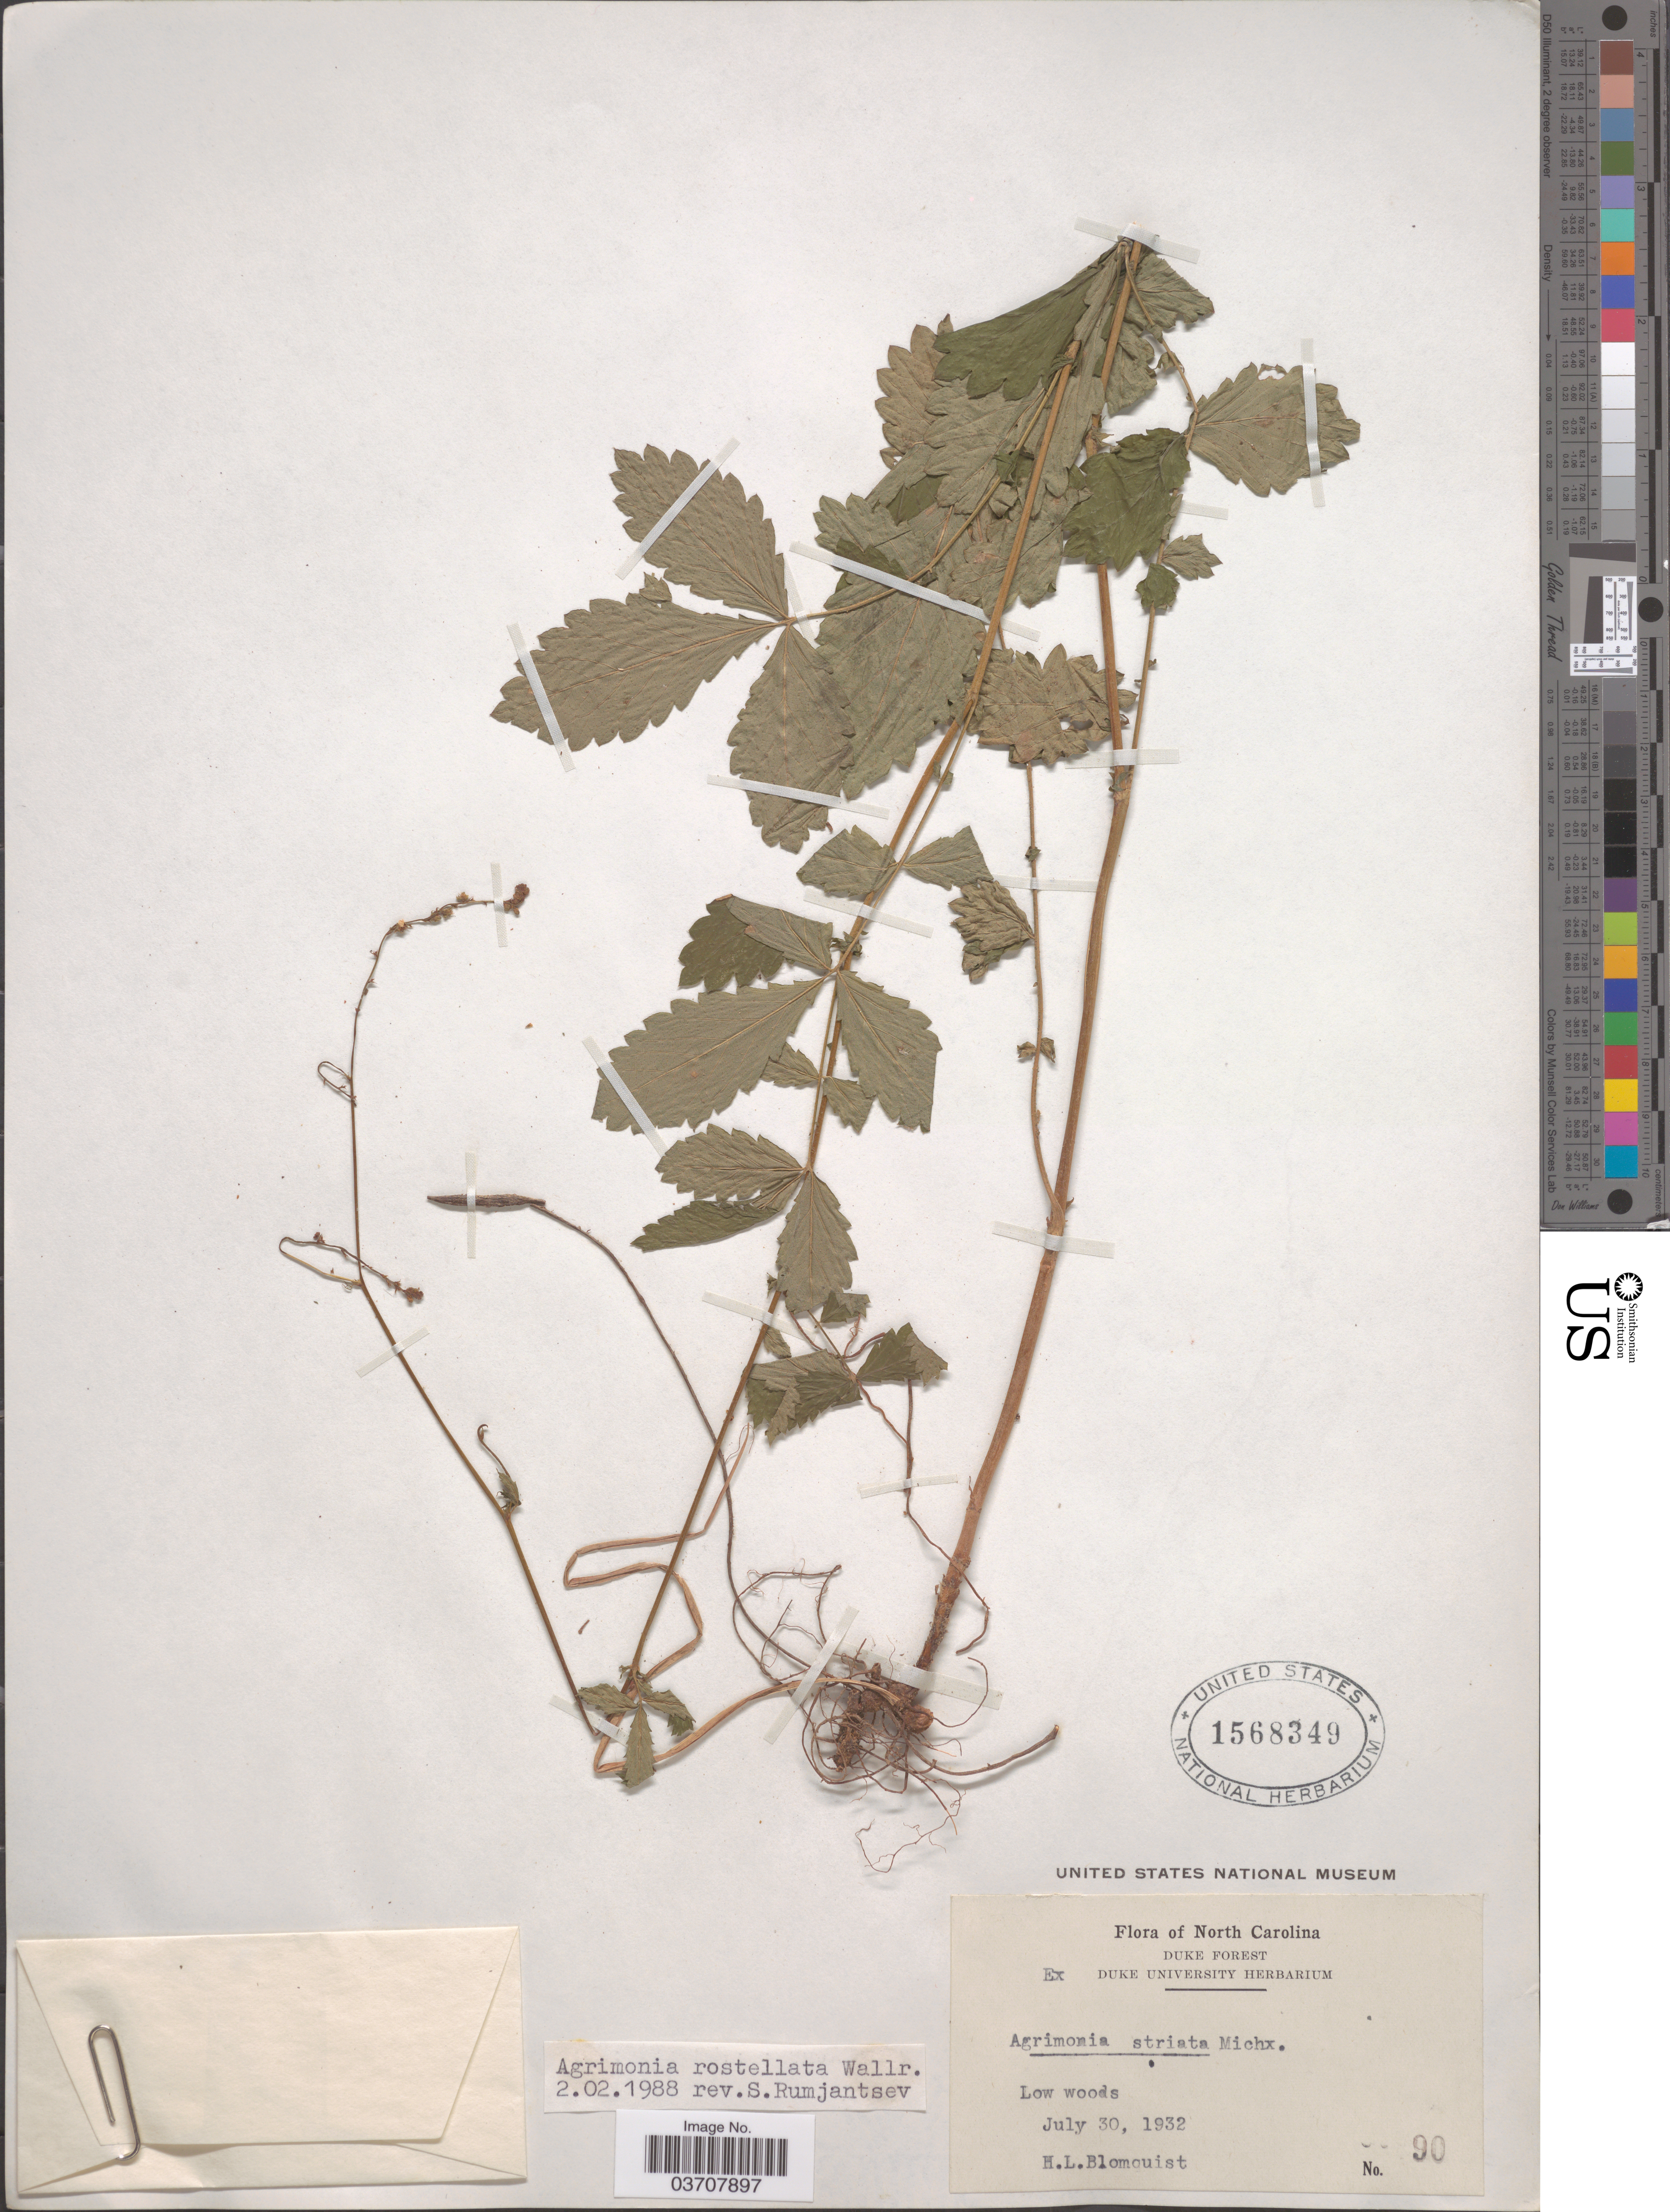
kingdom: Plantae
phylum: Tracheophyta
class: Magnoliopsida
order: Rosales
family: Rosaceae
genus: Agrimonia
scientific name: Agrimonia rostellata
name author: Wallr.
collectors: H. Blomquist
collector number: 90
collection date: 1932-07-30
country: United States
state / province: North Carolina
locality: Duke Forest.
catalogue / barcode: US 1568349